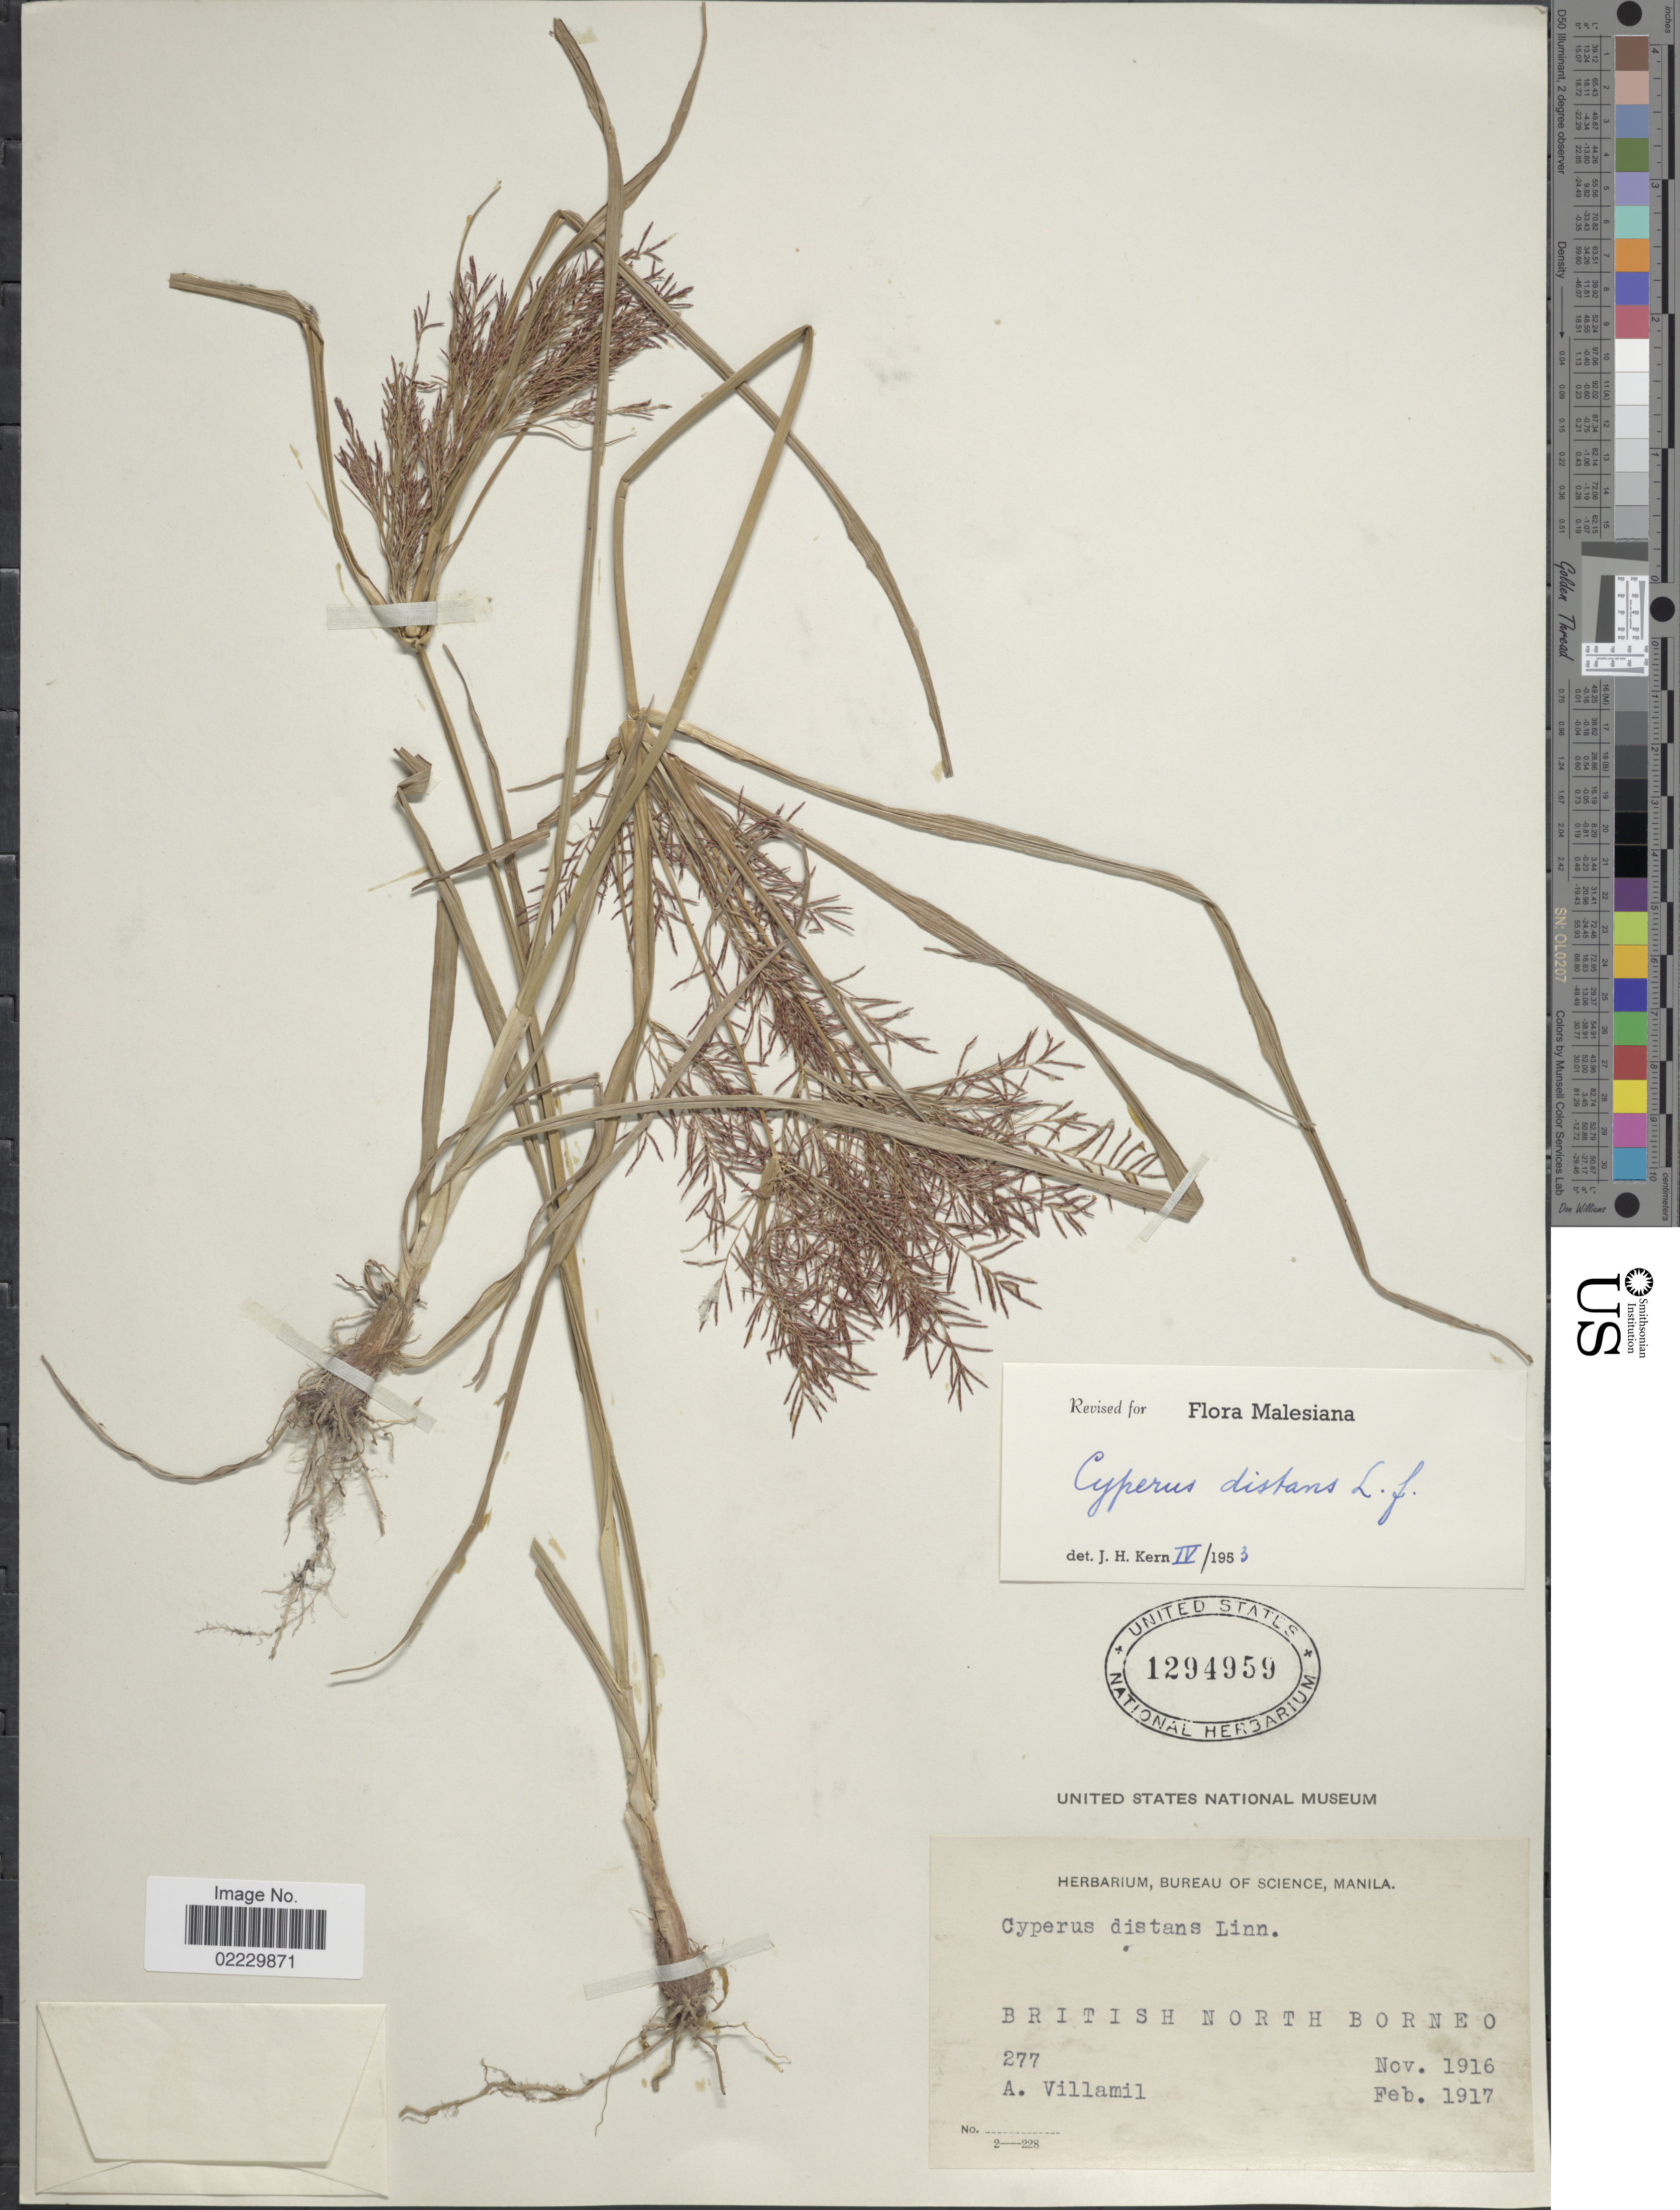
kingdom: Plantae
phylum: Tracheophyta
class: Liliopsida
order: Poales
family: Cyperaceae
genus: Cyperus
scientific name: Cyperus distans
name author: L. f.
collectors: A. Villamil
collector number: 277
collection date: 1916-11/1917-02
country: Malaysia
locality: British North Borneo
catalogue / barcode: US 1294959